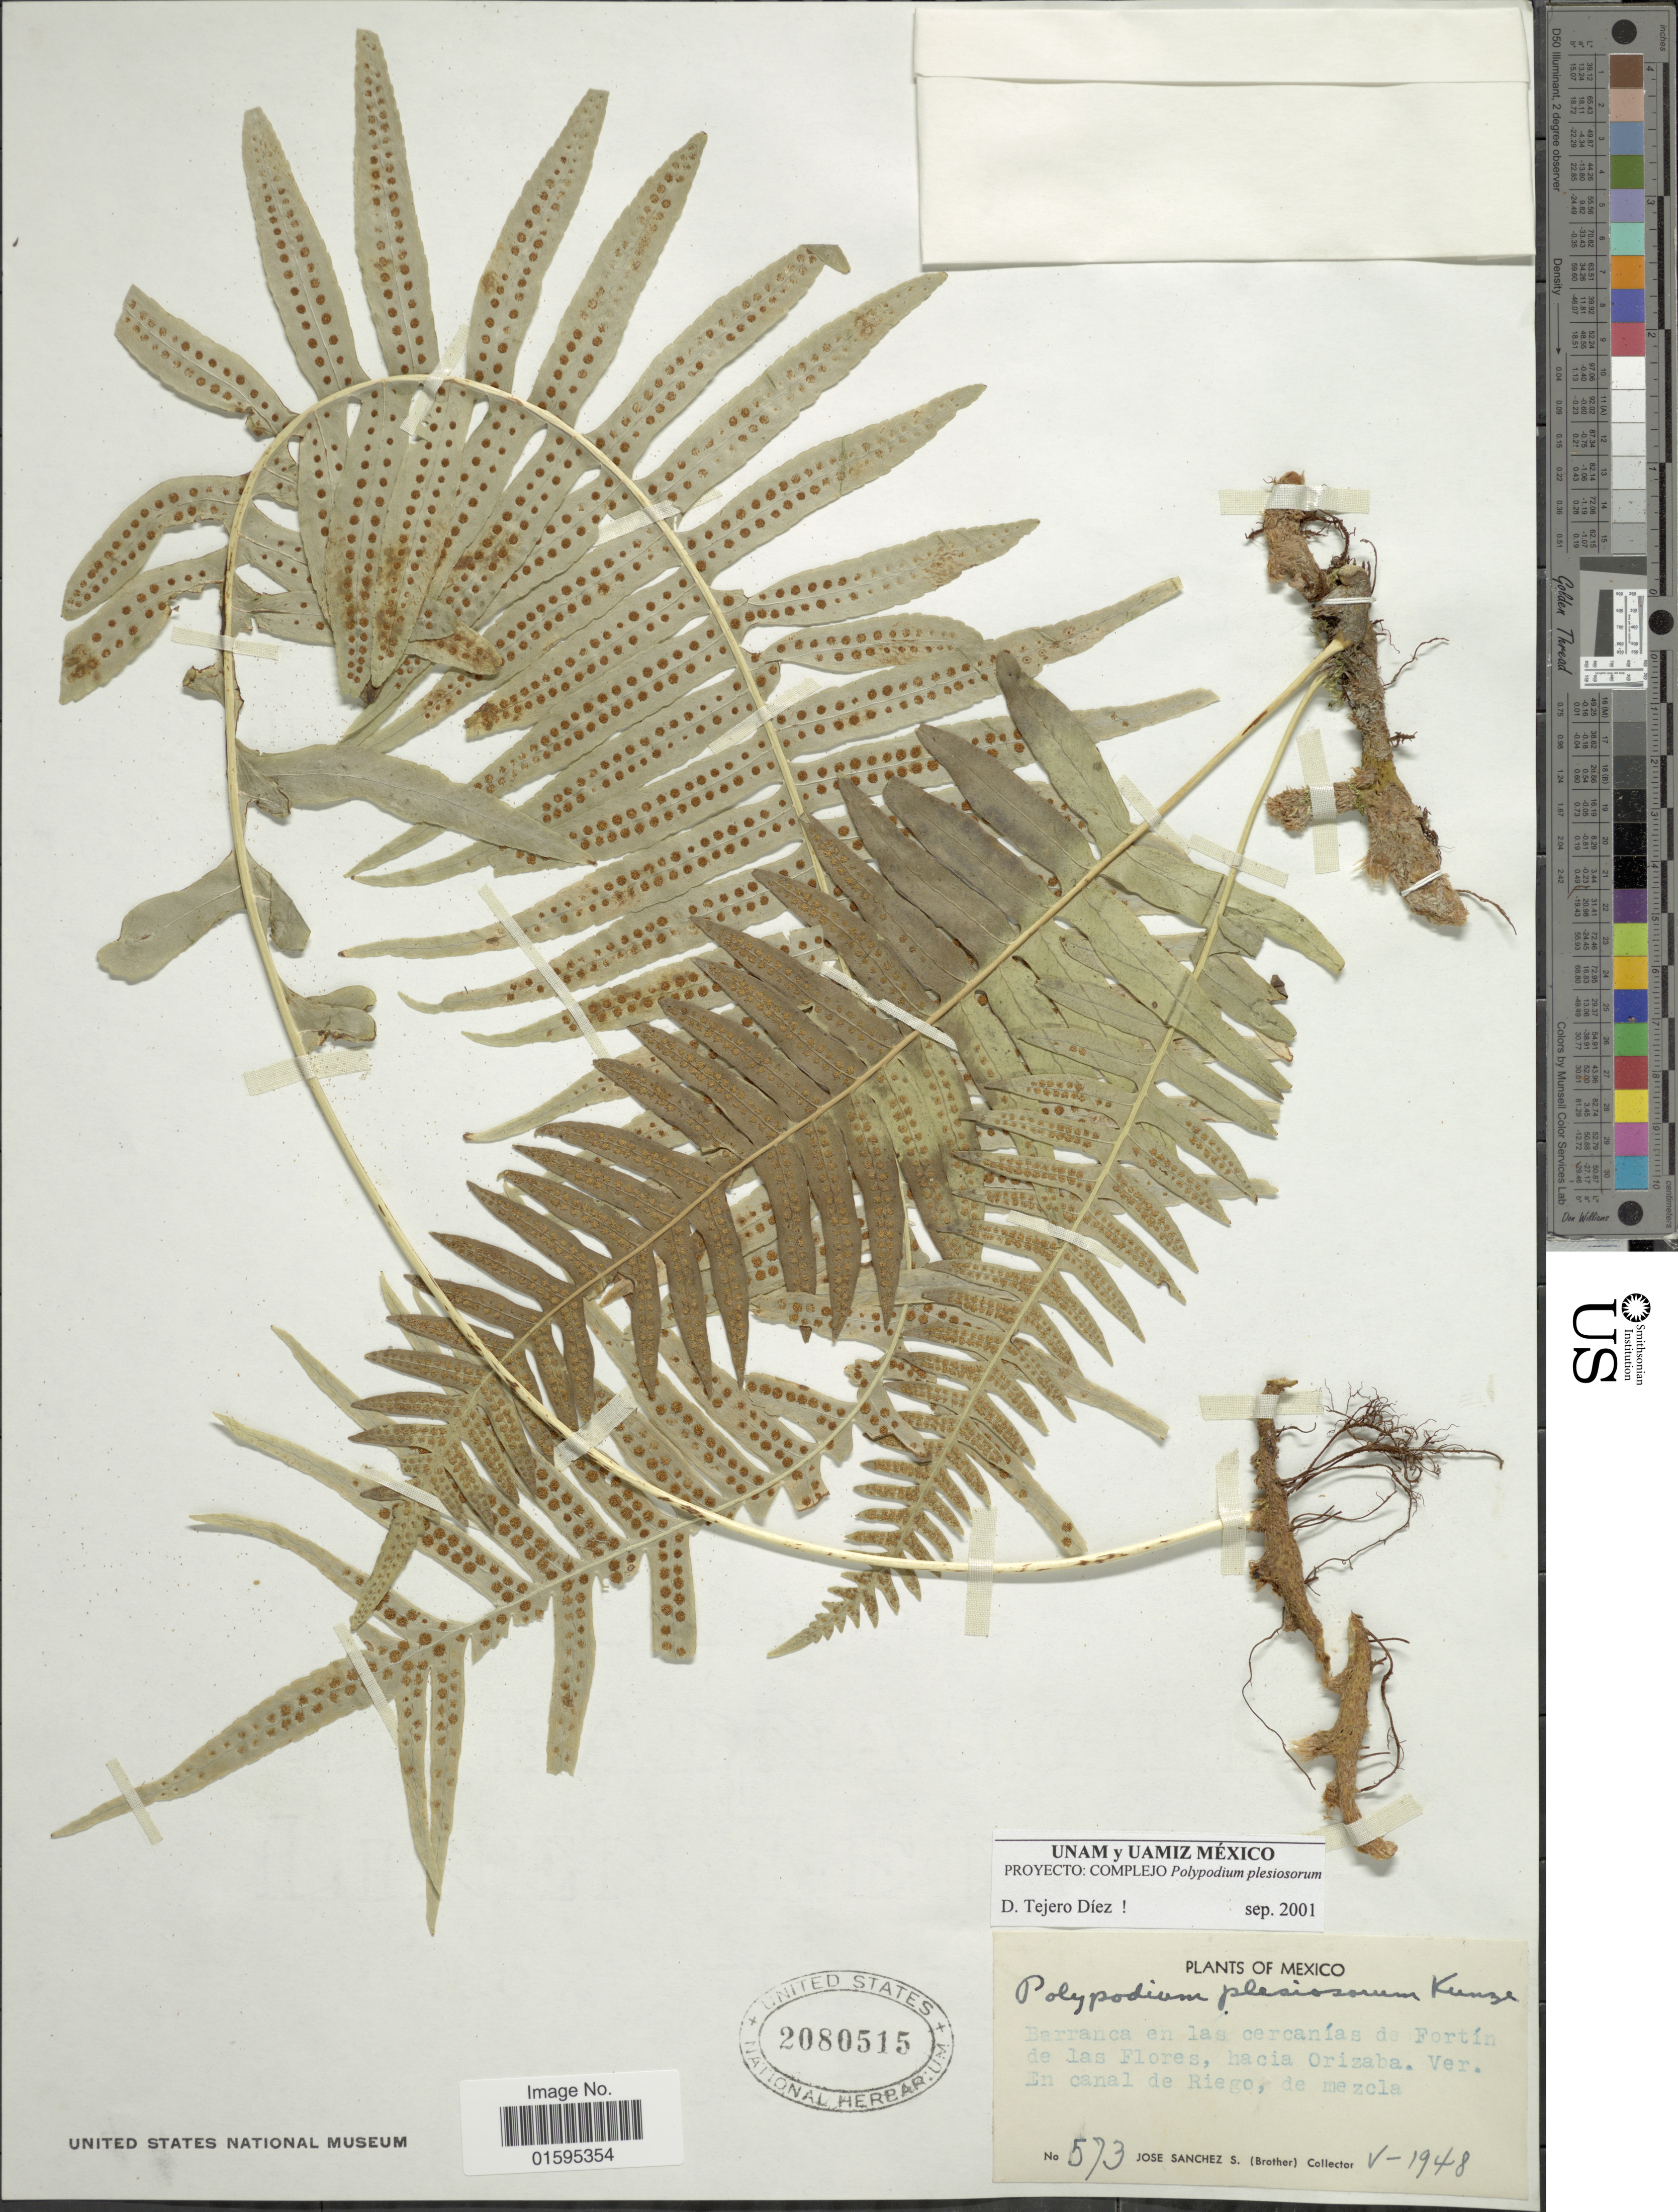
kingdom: Plantae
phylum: Tracheophyta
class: Polypodiopsida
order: Polypodiales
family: Polypodiaceae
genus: Polypodium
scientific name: Polypodium plesiosorum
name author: Kunze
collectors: J. Sanchez S.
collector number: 573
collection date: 1948-05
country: Mexico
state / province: Veracruz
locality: Barranca en las cercanías de Fortín de las Flores, hacia Orizaba, Ver. En canal de Riego, de mezcla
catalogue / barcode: US 2080515